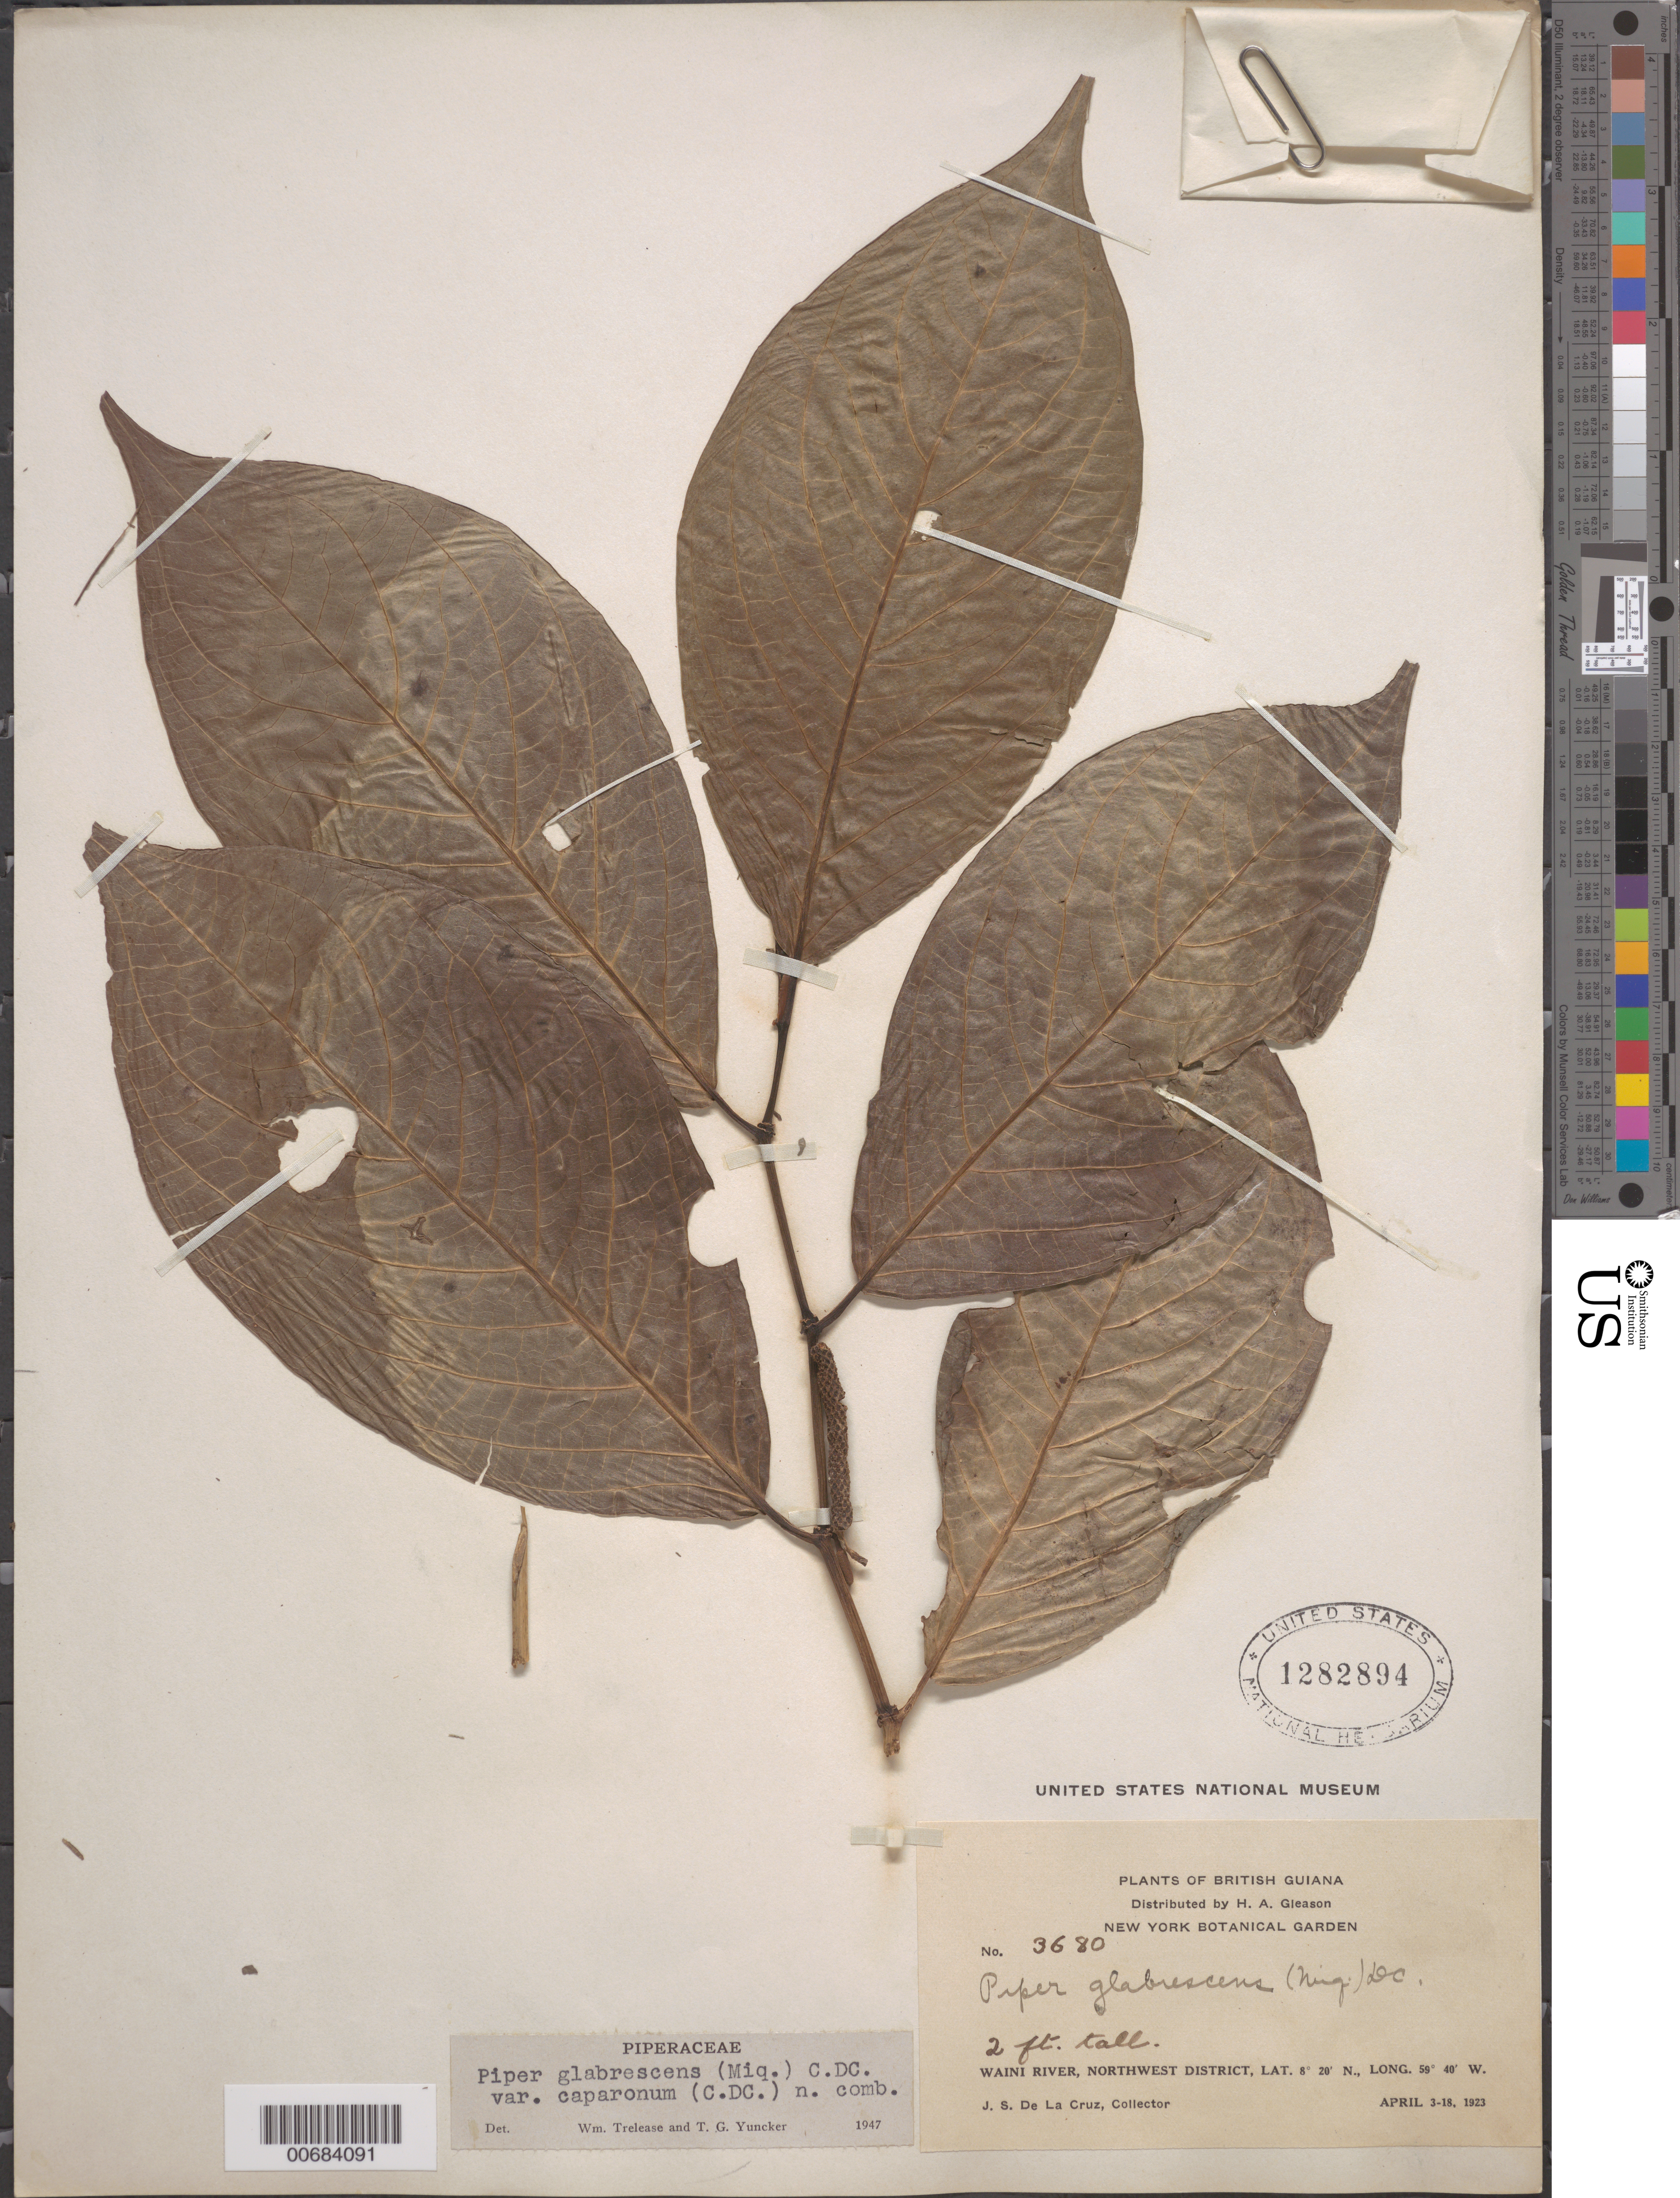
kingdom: Plantae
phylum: Tracheophyta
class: Magnoliopsida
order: Piperales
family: Piperaceae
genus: Piper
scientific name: Piper glabrescens var. caparonum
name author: (C. DC.) Yunck.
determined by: Yuncker, T. G.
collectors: J. S. de la Cruz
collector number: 3680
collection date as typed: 3-Apr-23 to 18-Apr-23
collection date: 1923-04-03/1923-04-18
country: Guyana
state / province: Barima-Waini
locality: Waini R., NW District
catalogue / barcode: US 1282894